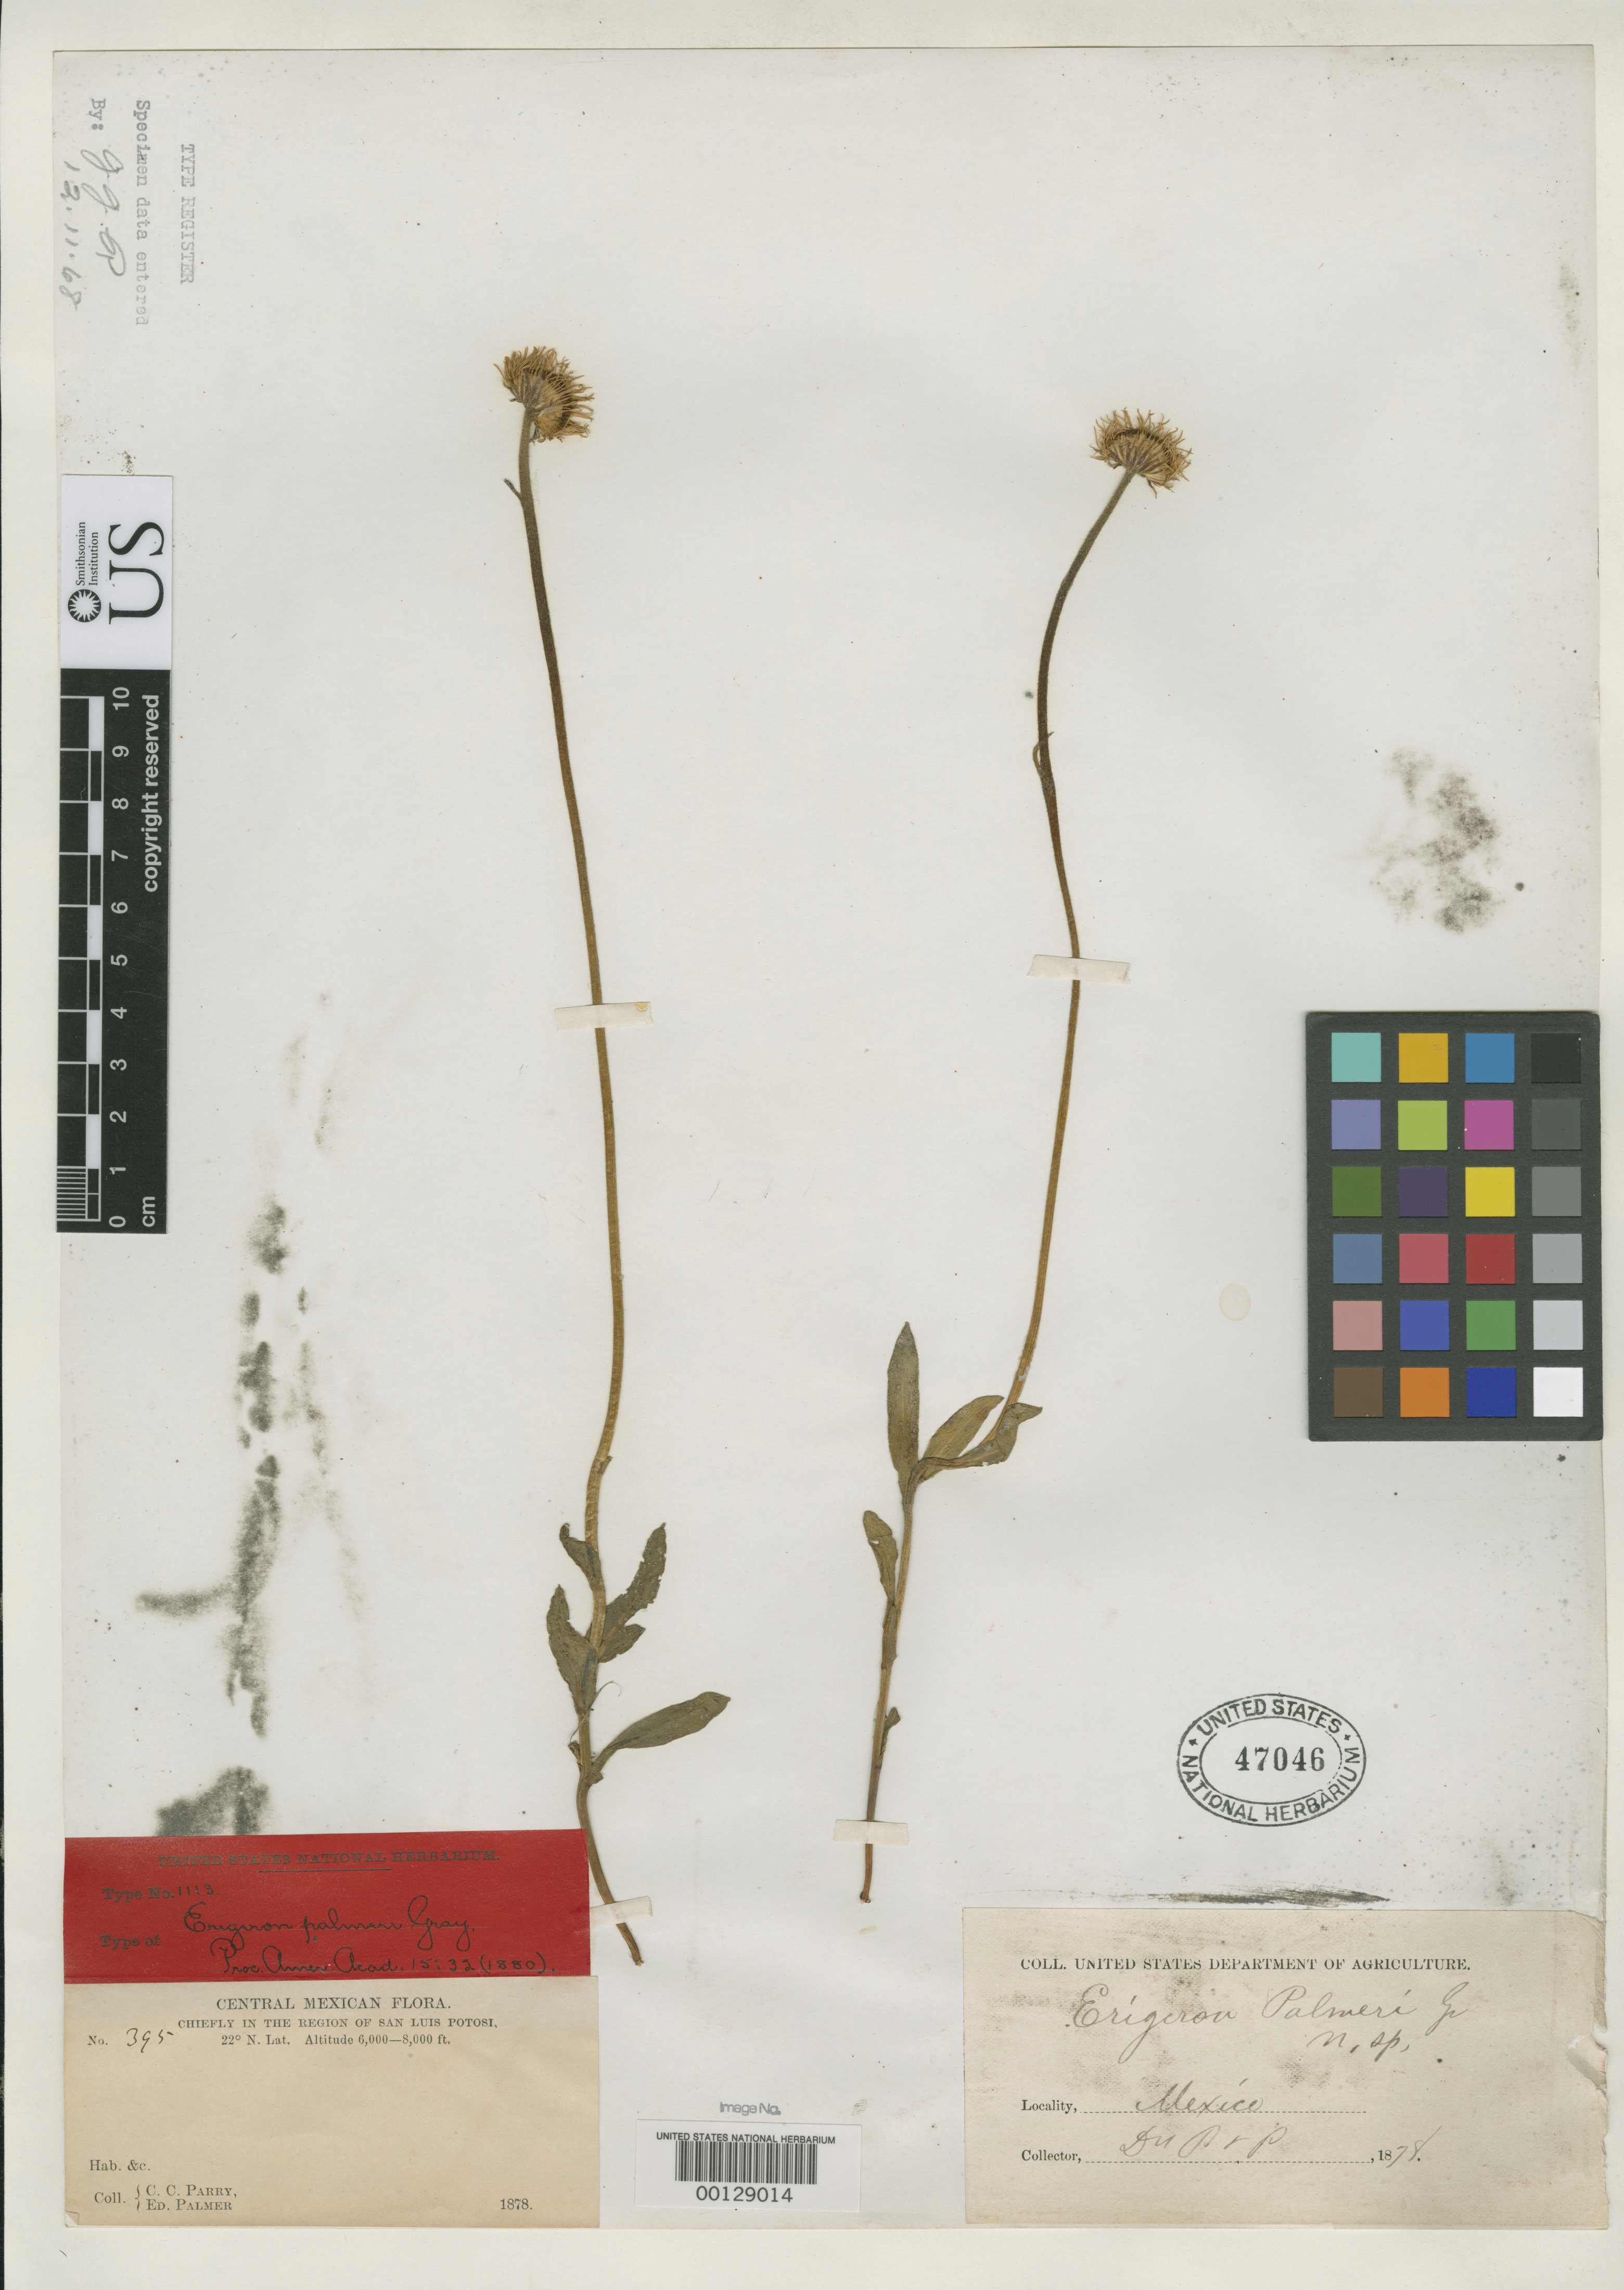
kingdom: Plantae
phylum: Tracheophyta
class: Magnoliopsida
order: Asterales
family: Asteraceae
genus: Erigeron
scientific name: Erigeron palmeri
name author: A. Gray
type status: Isotype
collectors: E. Palmer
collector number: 395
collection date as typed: Aug 1878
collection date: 1878-08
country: Mexico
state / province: San Luis Potosi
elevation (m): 1829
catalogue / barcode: US 47046